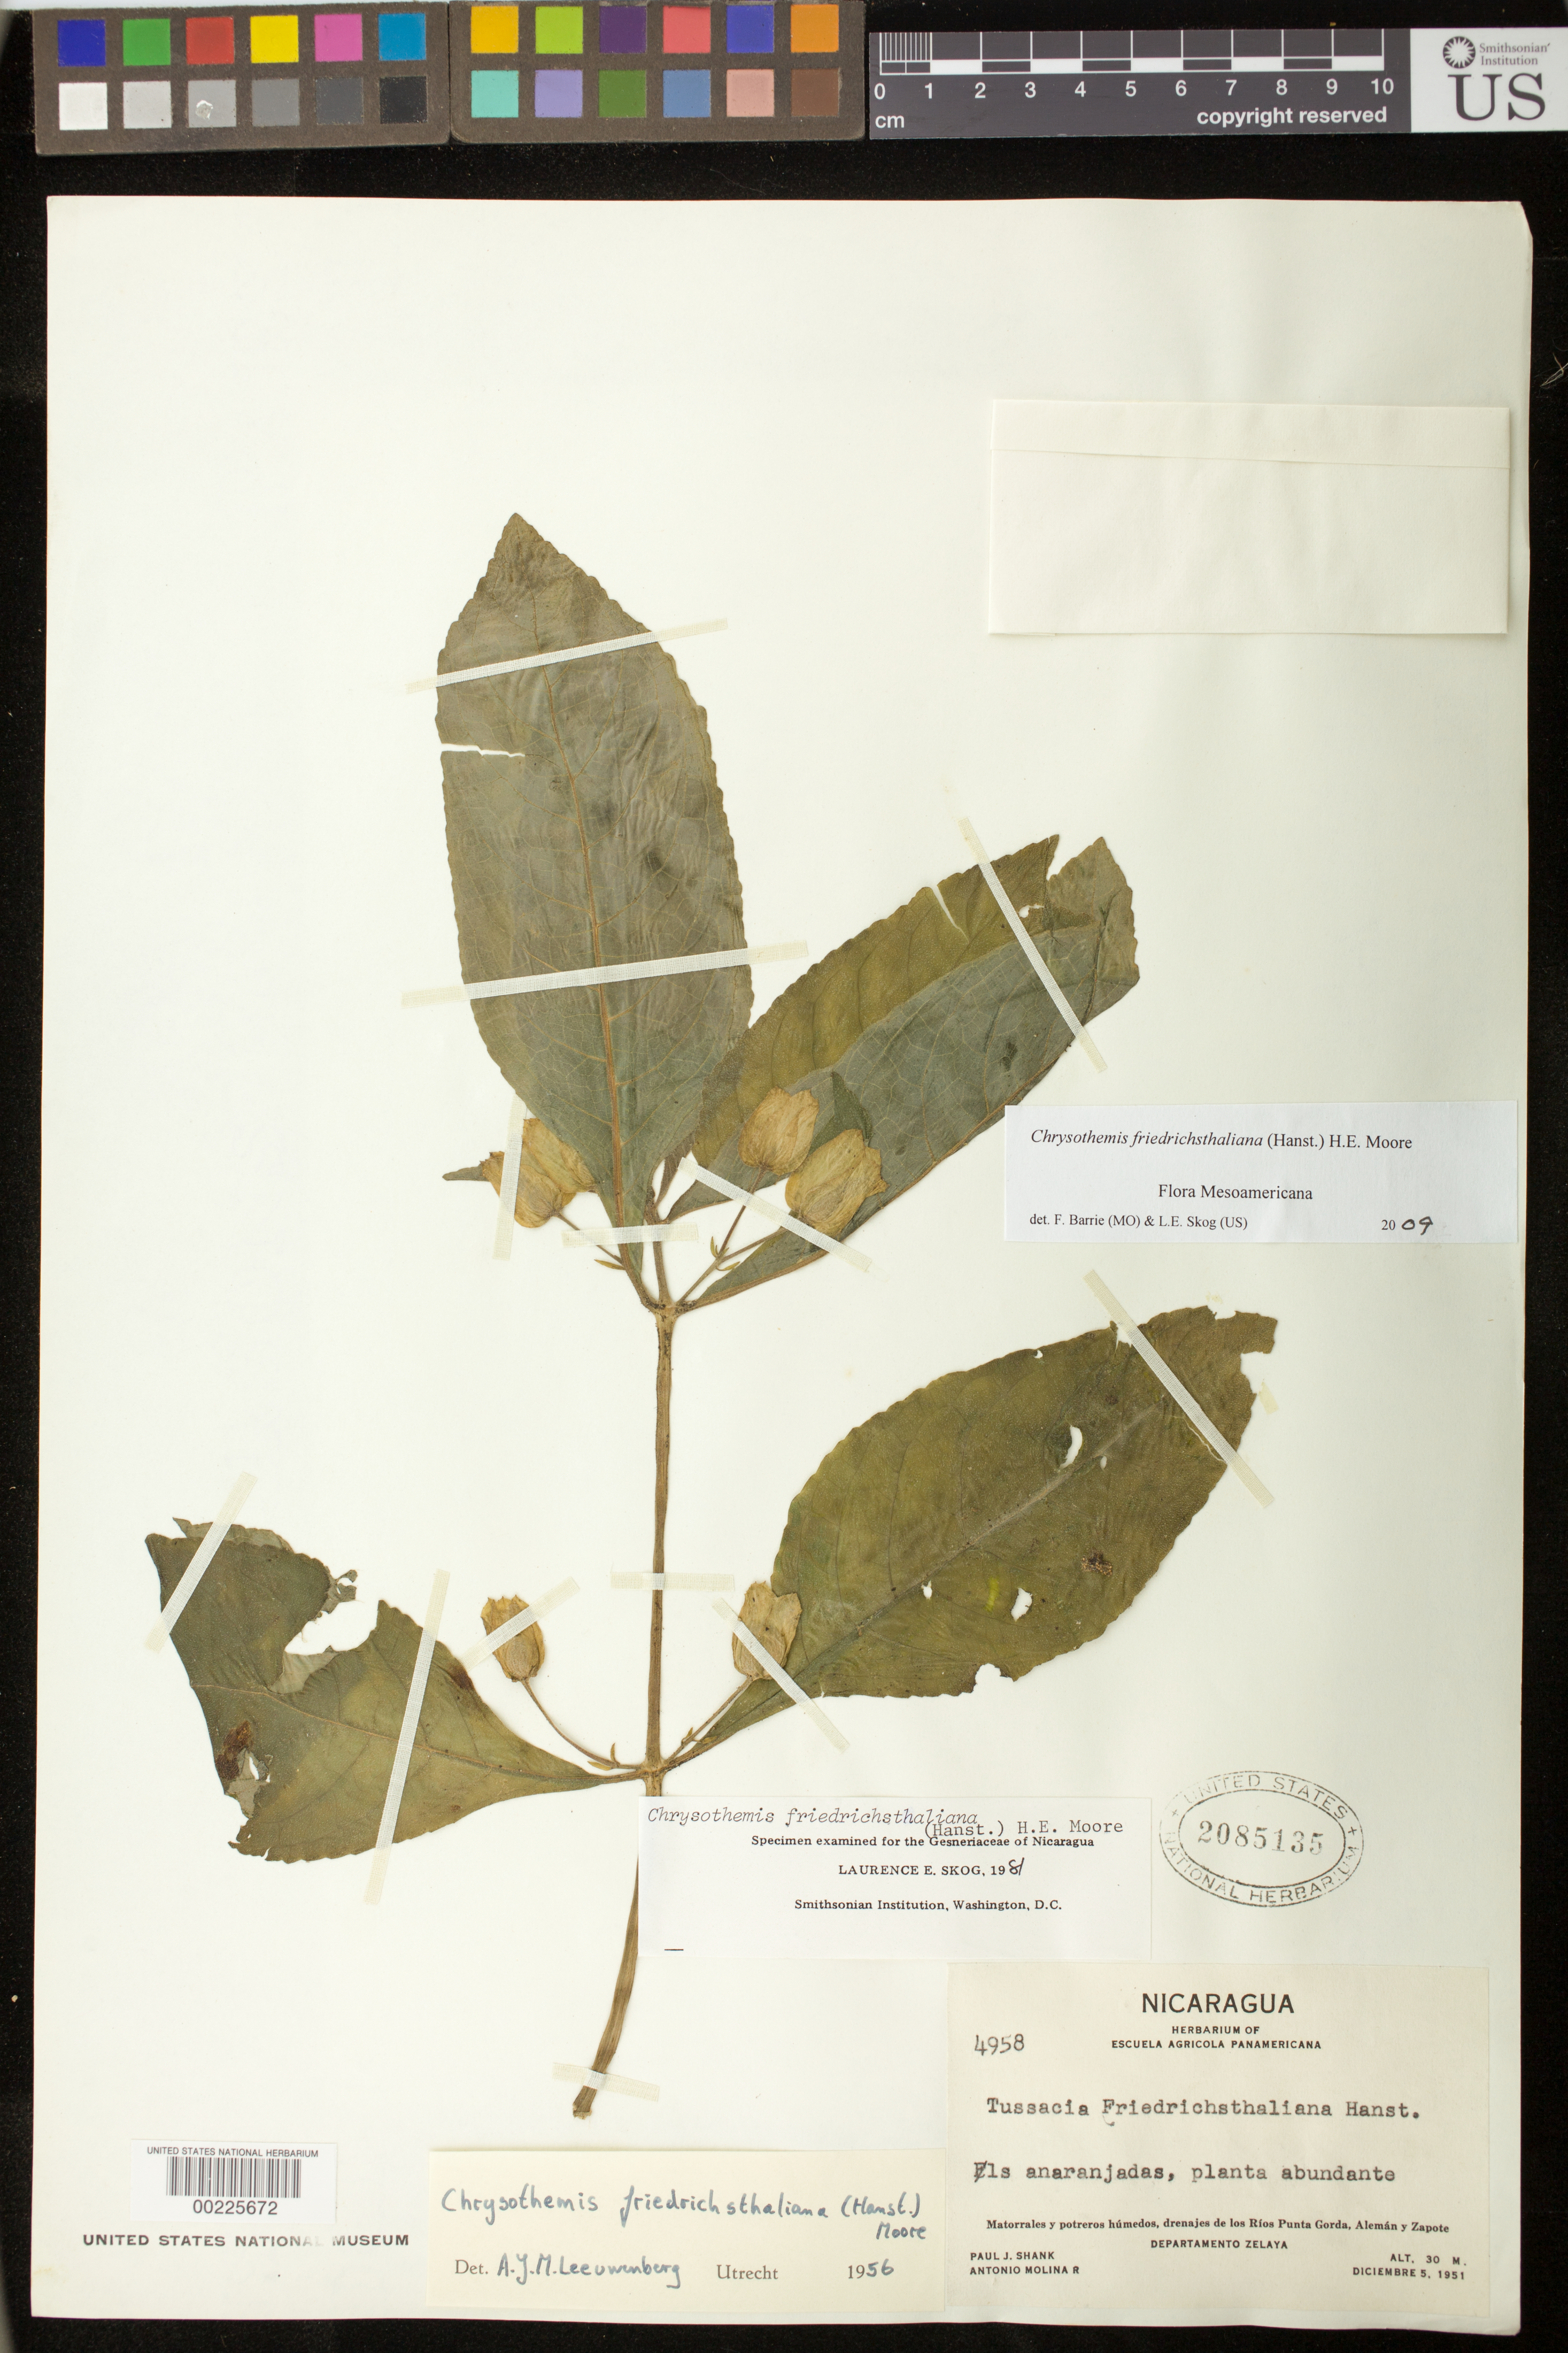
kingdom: Plantae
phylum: Tracheophyta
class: Magnoliopsida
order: Lamiales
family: Gesneriaceae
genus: Chrysothemis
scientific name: Chrysothemis friedrichsthaliana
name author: (Hanst.) H.E. Moore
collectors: P. J. Shank & A. Molina R.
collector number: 4958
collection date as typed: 05 Dec 1951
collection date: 1951-12-05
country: Nicaragua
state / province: Atlántico Sur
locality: Drainages of Rios Punta Gorda, Aleman and Zapote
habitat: Humid thickets and pasturelands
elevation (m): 30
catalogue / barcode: US 2085135